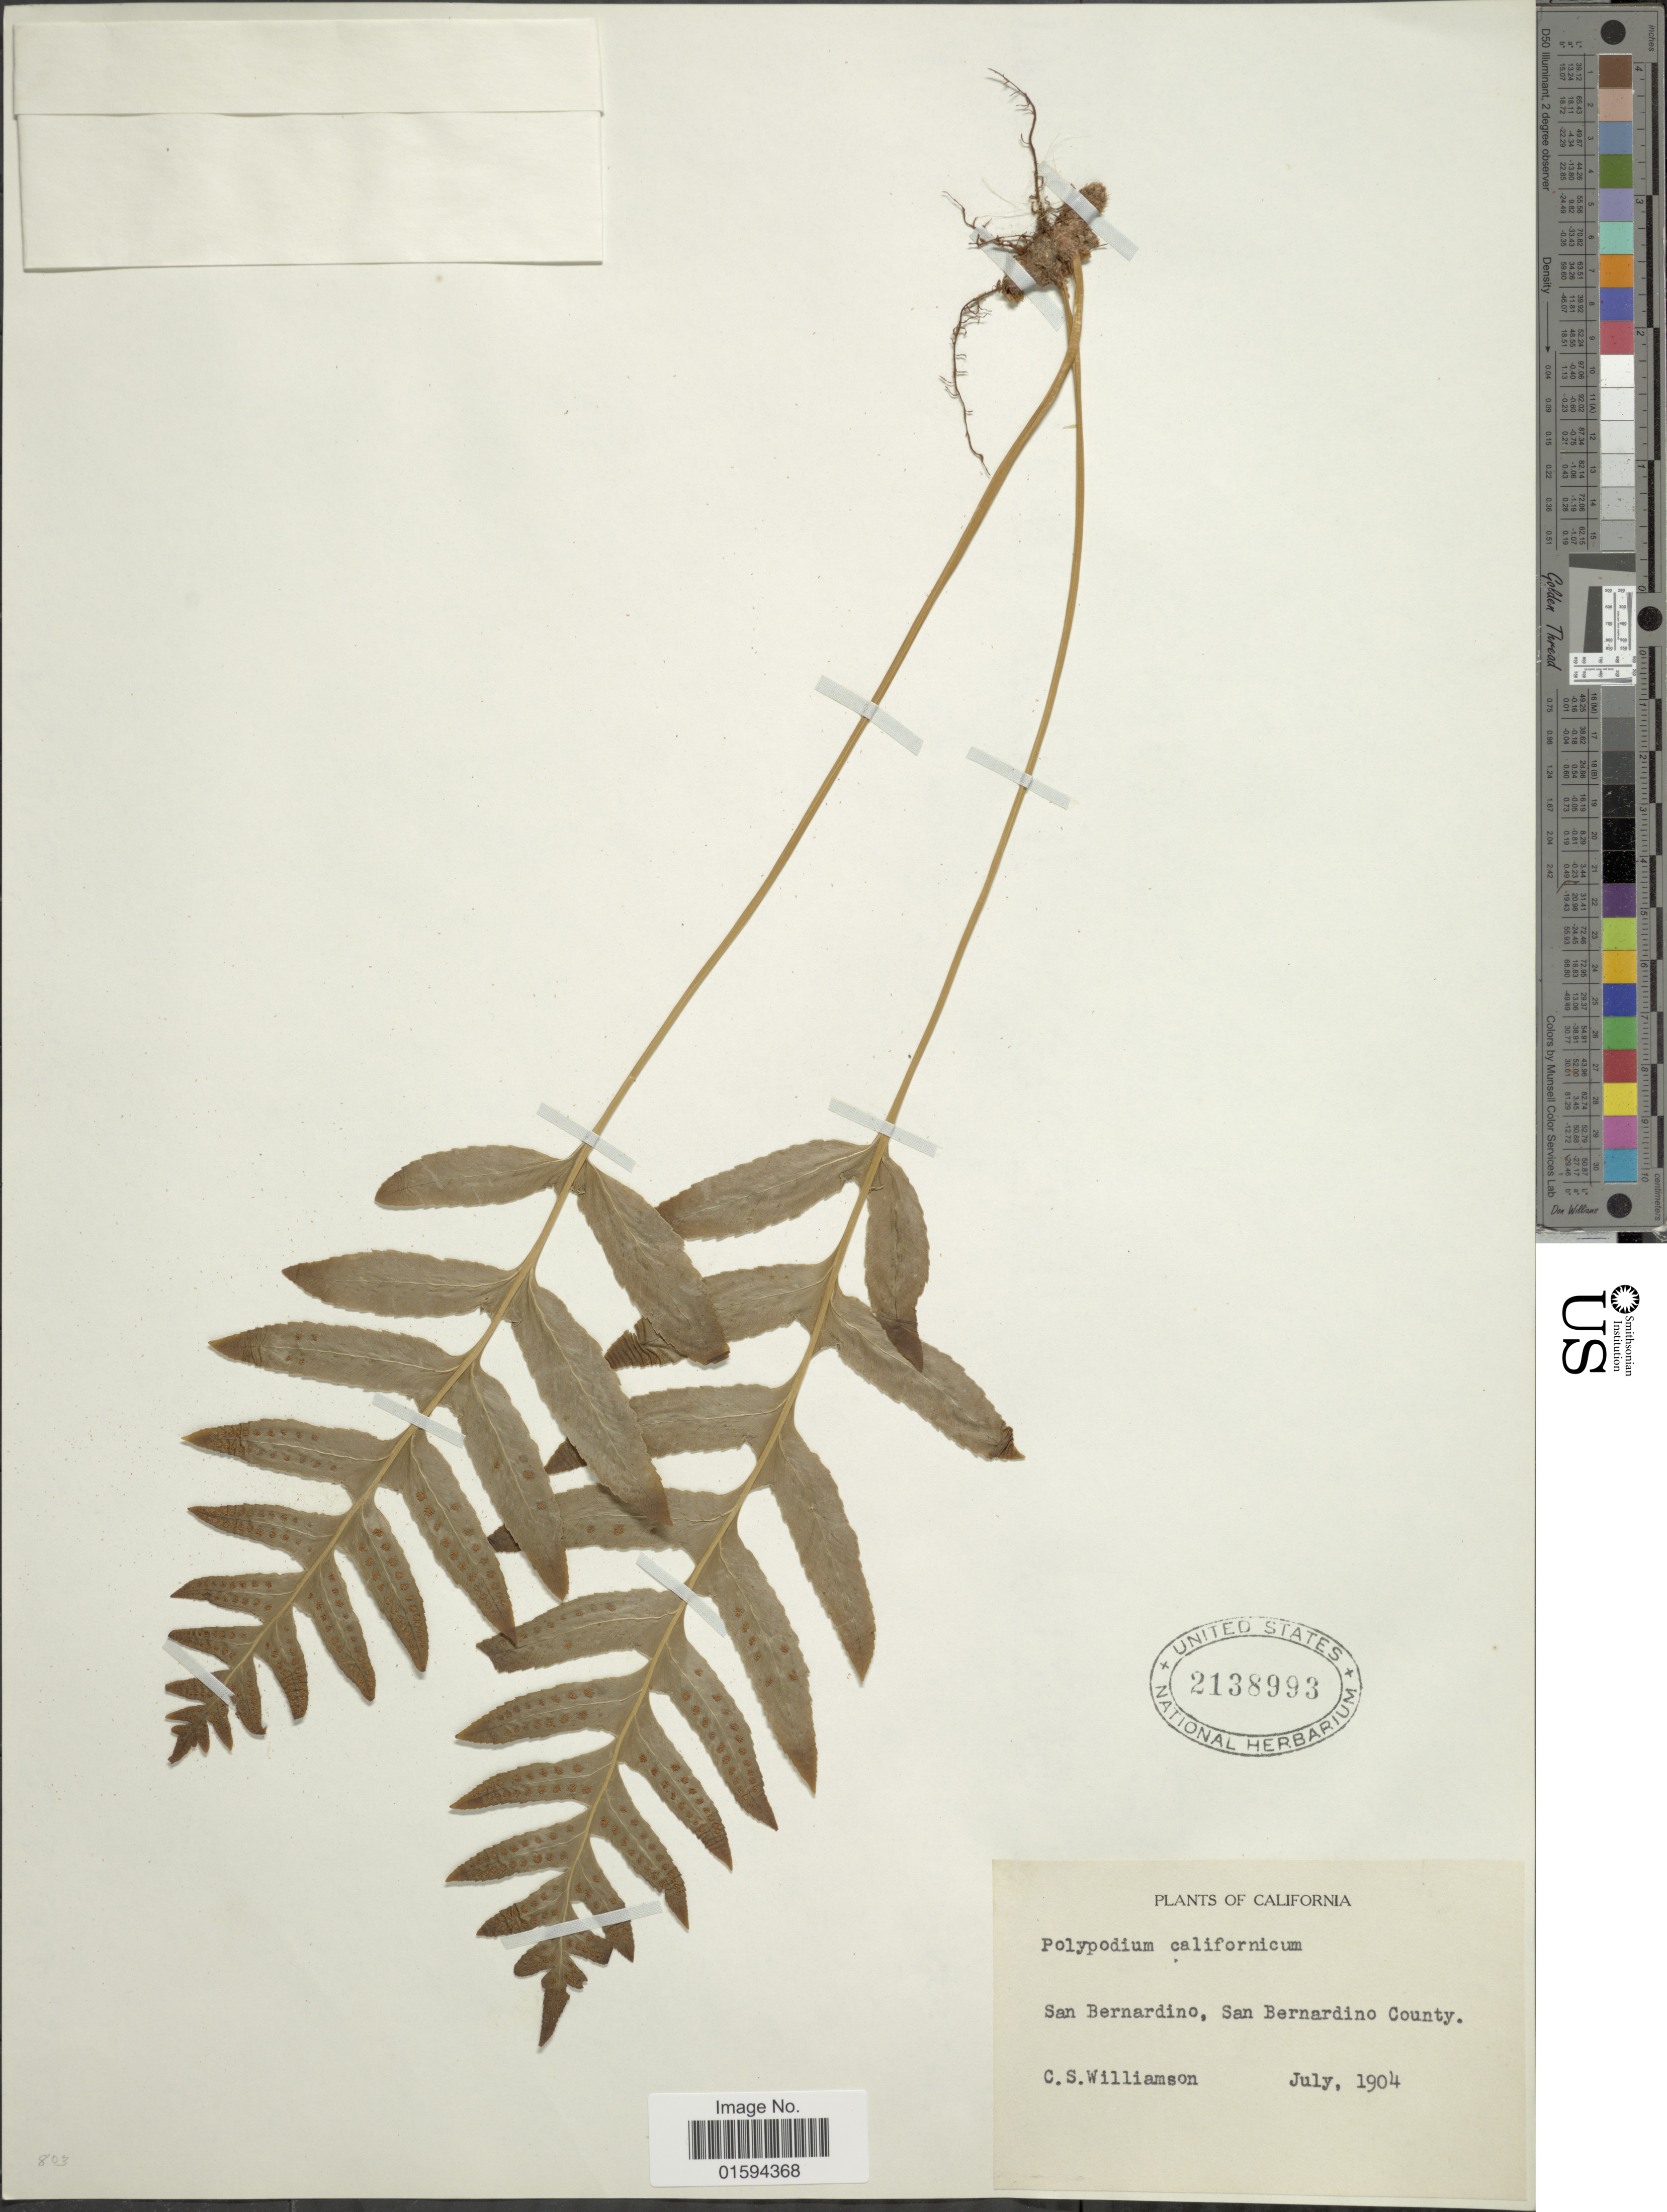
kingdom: Plantae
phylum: Tracheophyta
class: Polypodiopsida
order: Polypodiales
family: Polypodiaceae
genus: Polypodium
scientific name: Polypodium californicum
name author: Kaulf.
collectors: C. Williamson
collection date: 1904-07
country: United States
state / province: California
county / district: San Bernardino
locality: San Bernardino, San Bernardino County.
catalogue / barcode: US 2138993